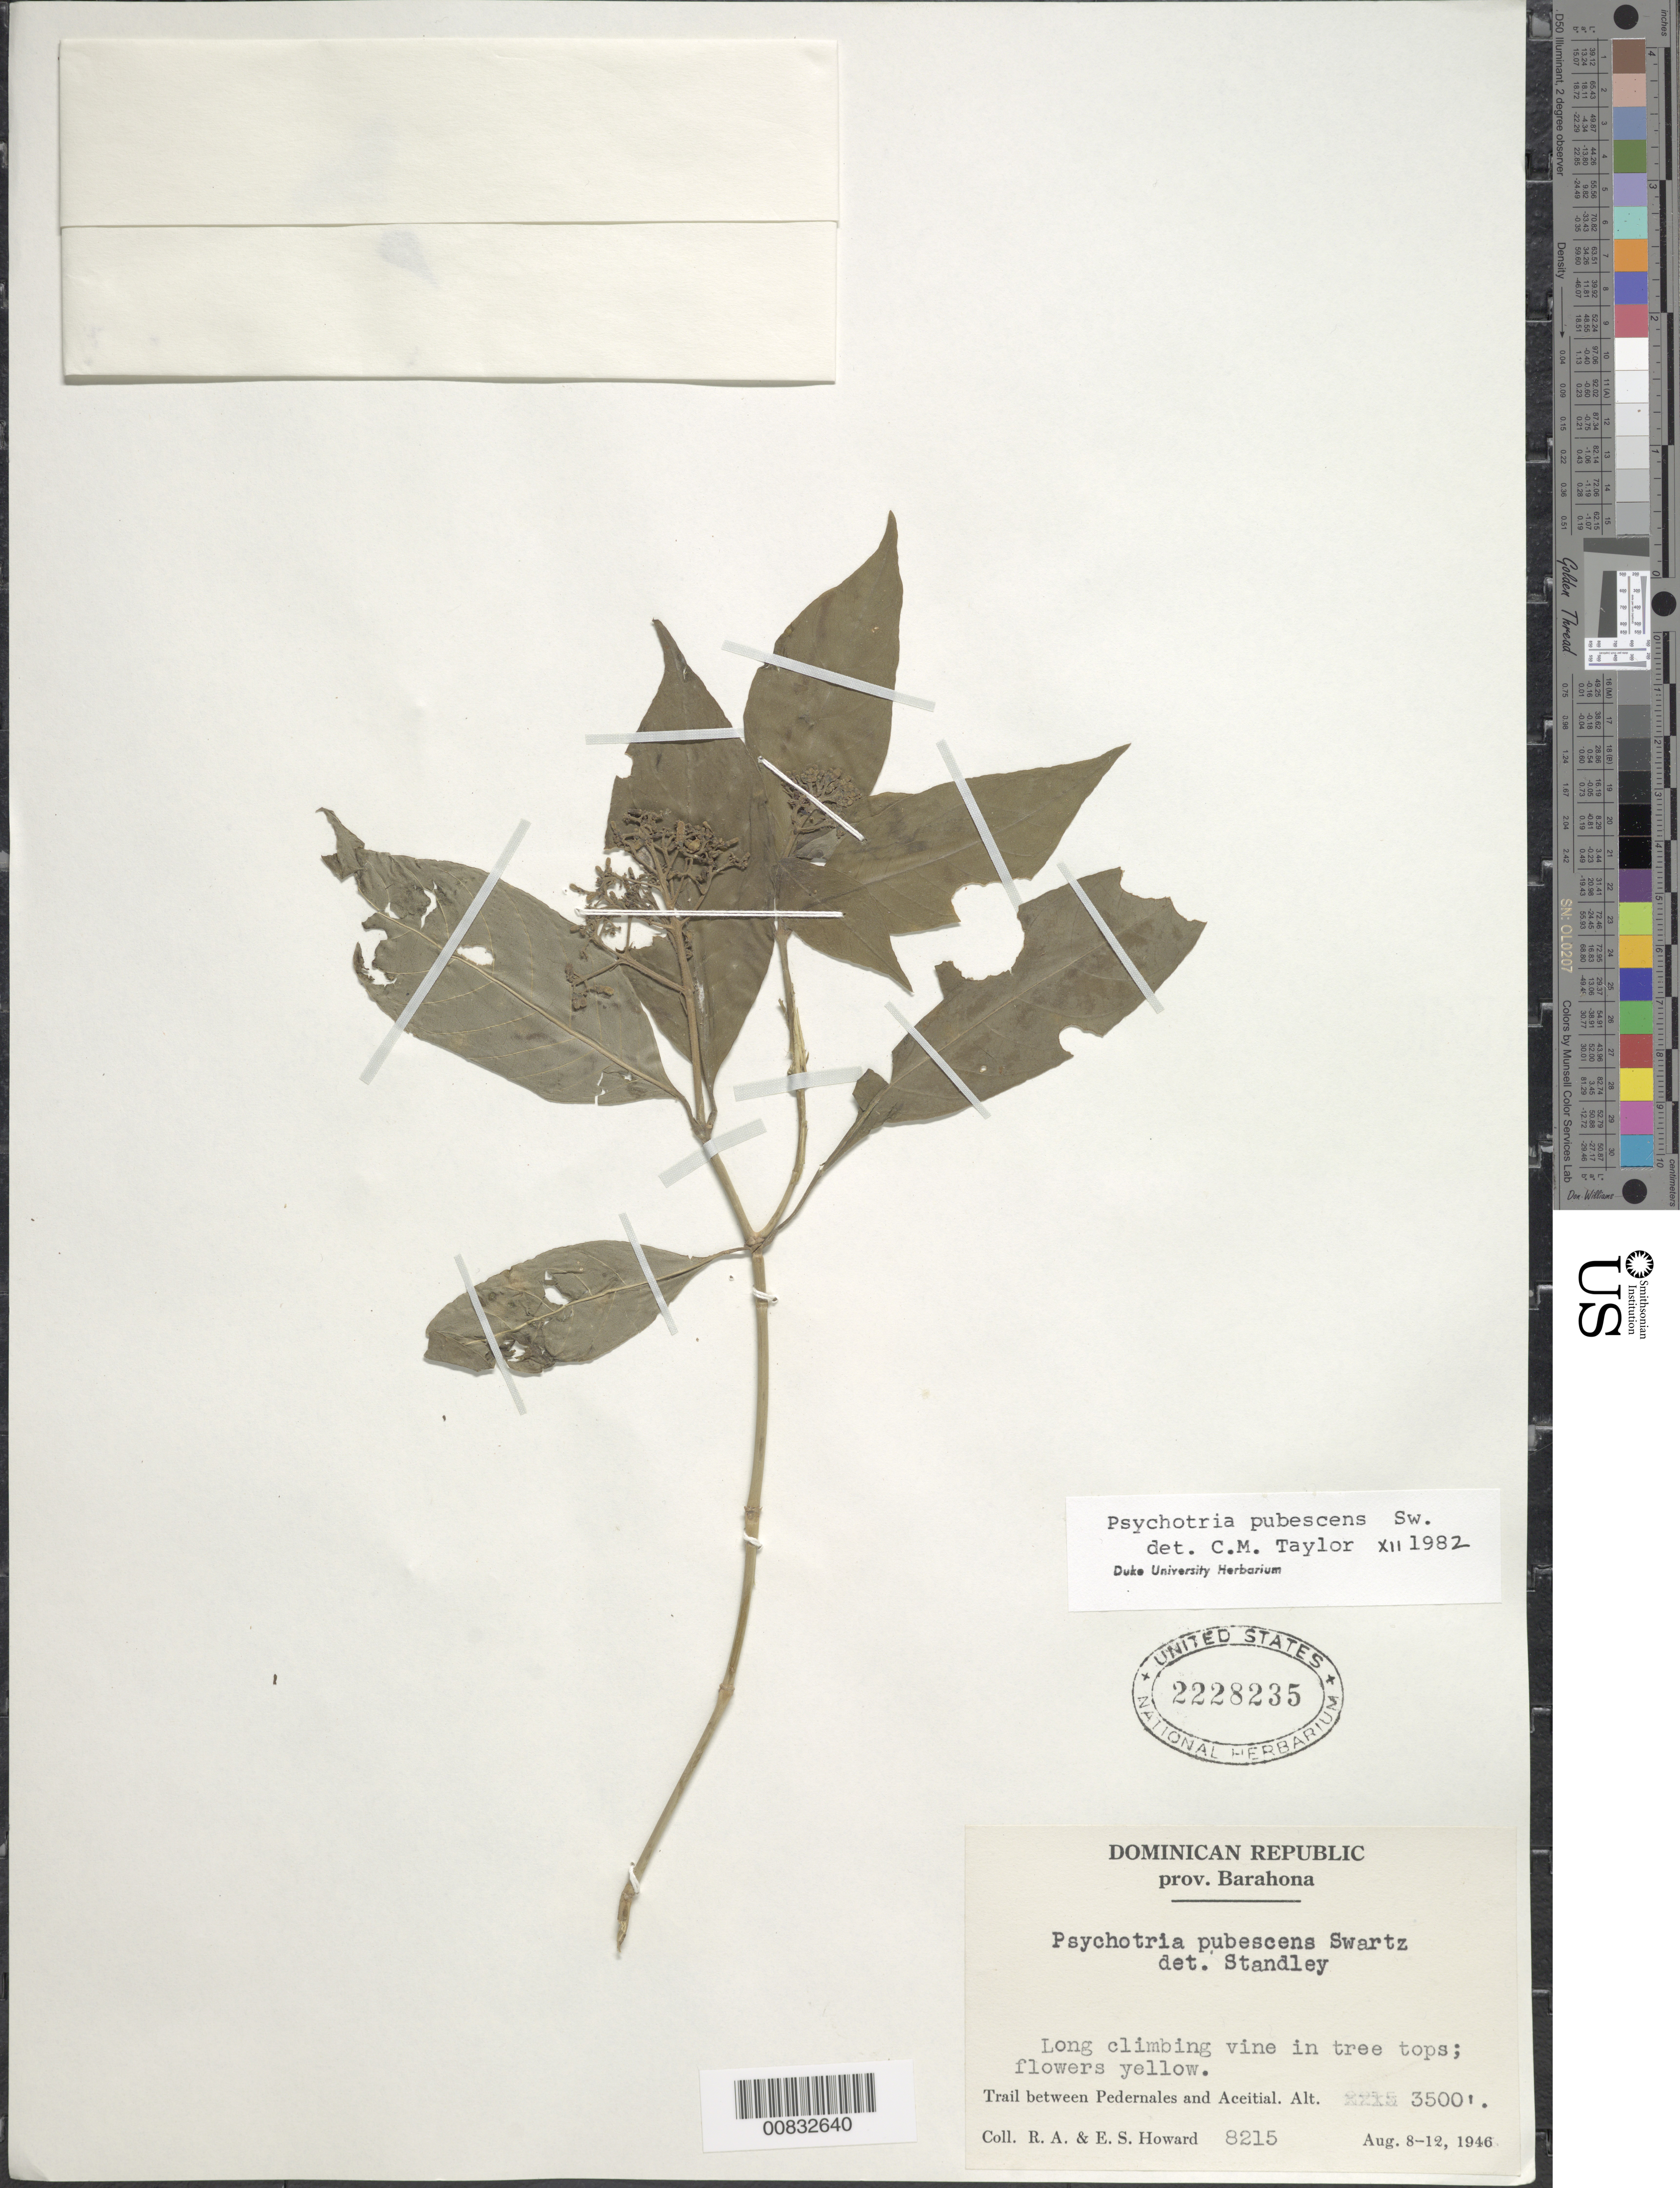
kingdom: Plantae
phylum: Tracheophyta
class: Magnoliopsida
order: Gentianales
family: Rubiaceae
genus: Psychotria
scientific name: Psychotria pubescens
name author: Sw.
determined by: Taylor, Charlotte M.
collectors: R. A. Howard & E. S. Howard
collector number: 8215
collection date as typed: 08 Aug 1946 to 12 Aug 1946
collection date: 1946-08-08/1946-08-12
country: Dominican Republic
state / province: Pedernales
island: Hispaniola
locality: Trail between Pedernales and Aceitial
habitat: Tree tops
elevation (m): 1067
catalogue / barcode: US 2228235